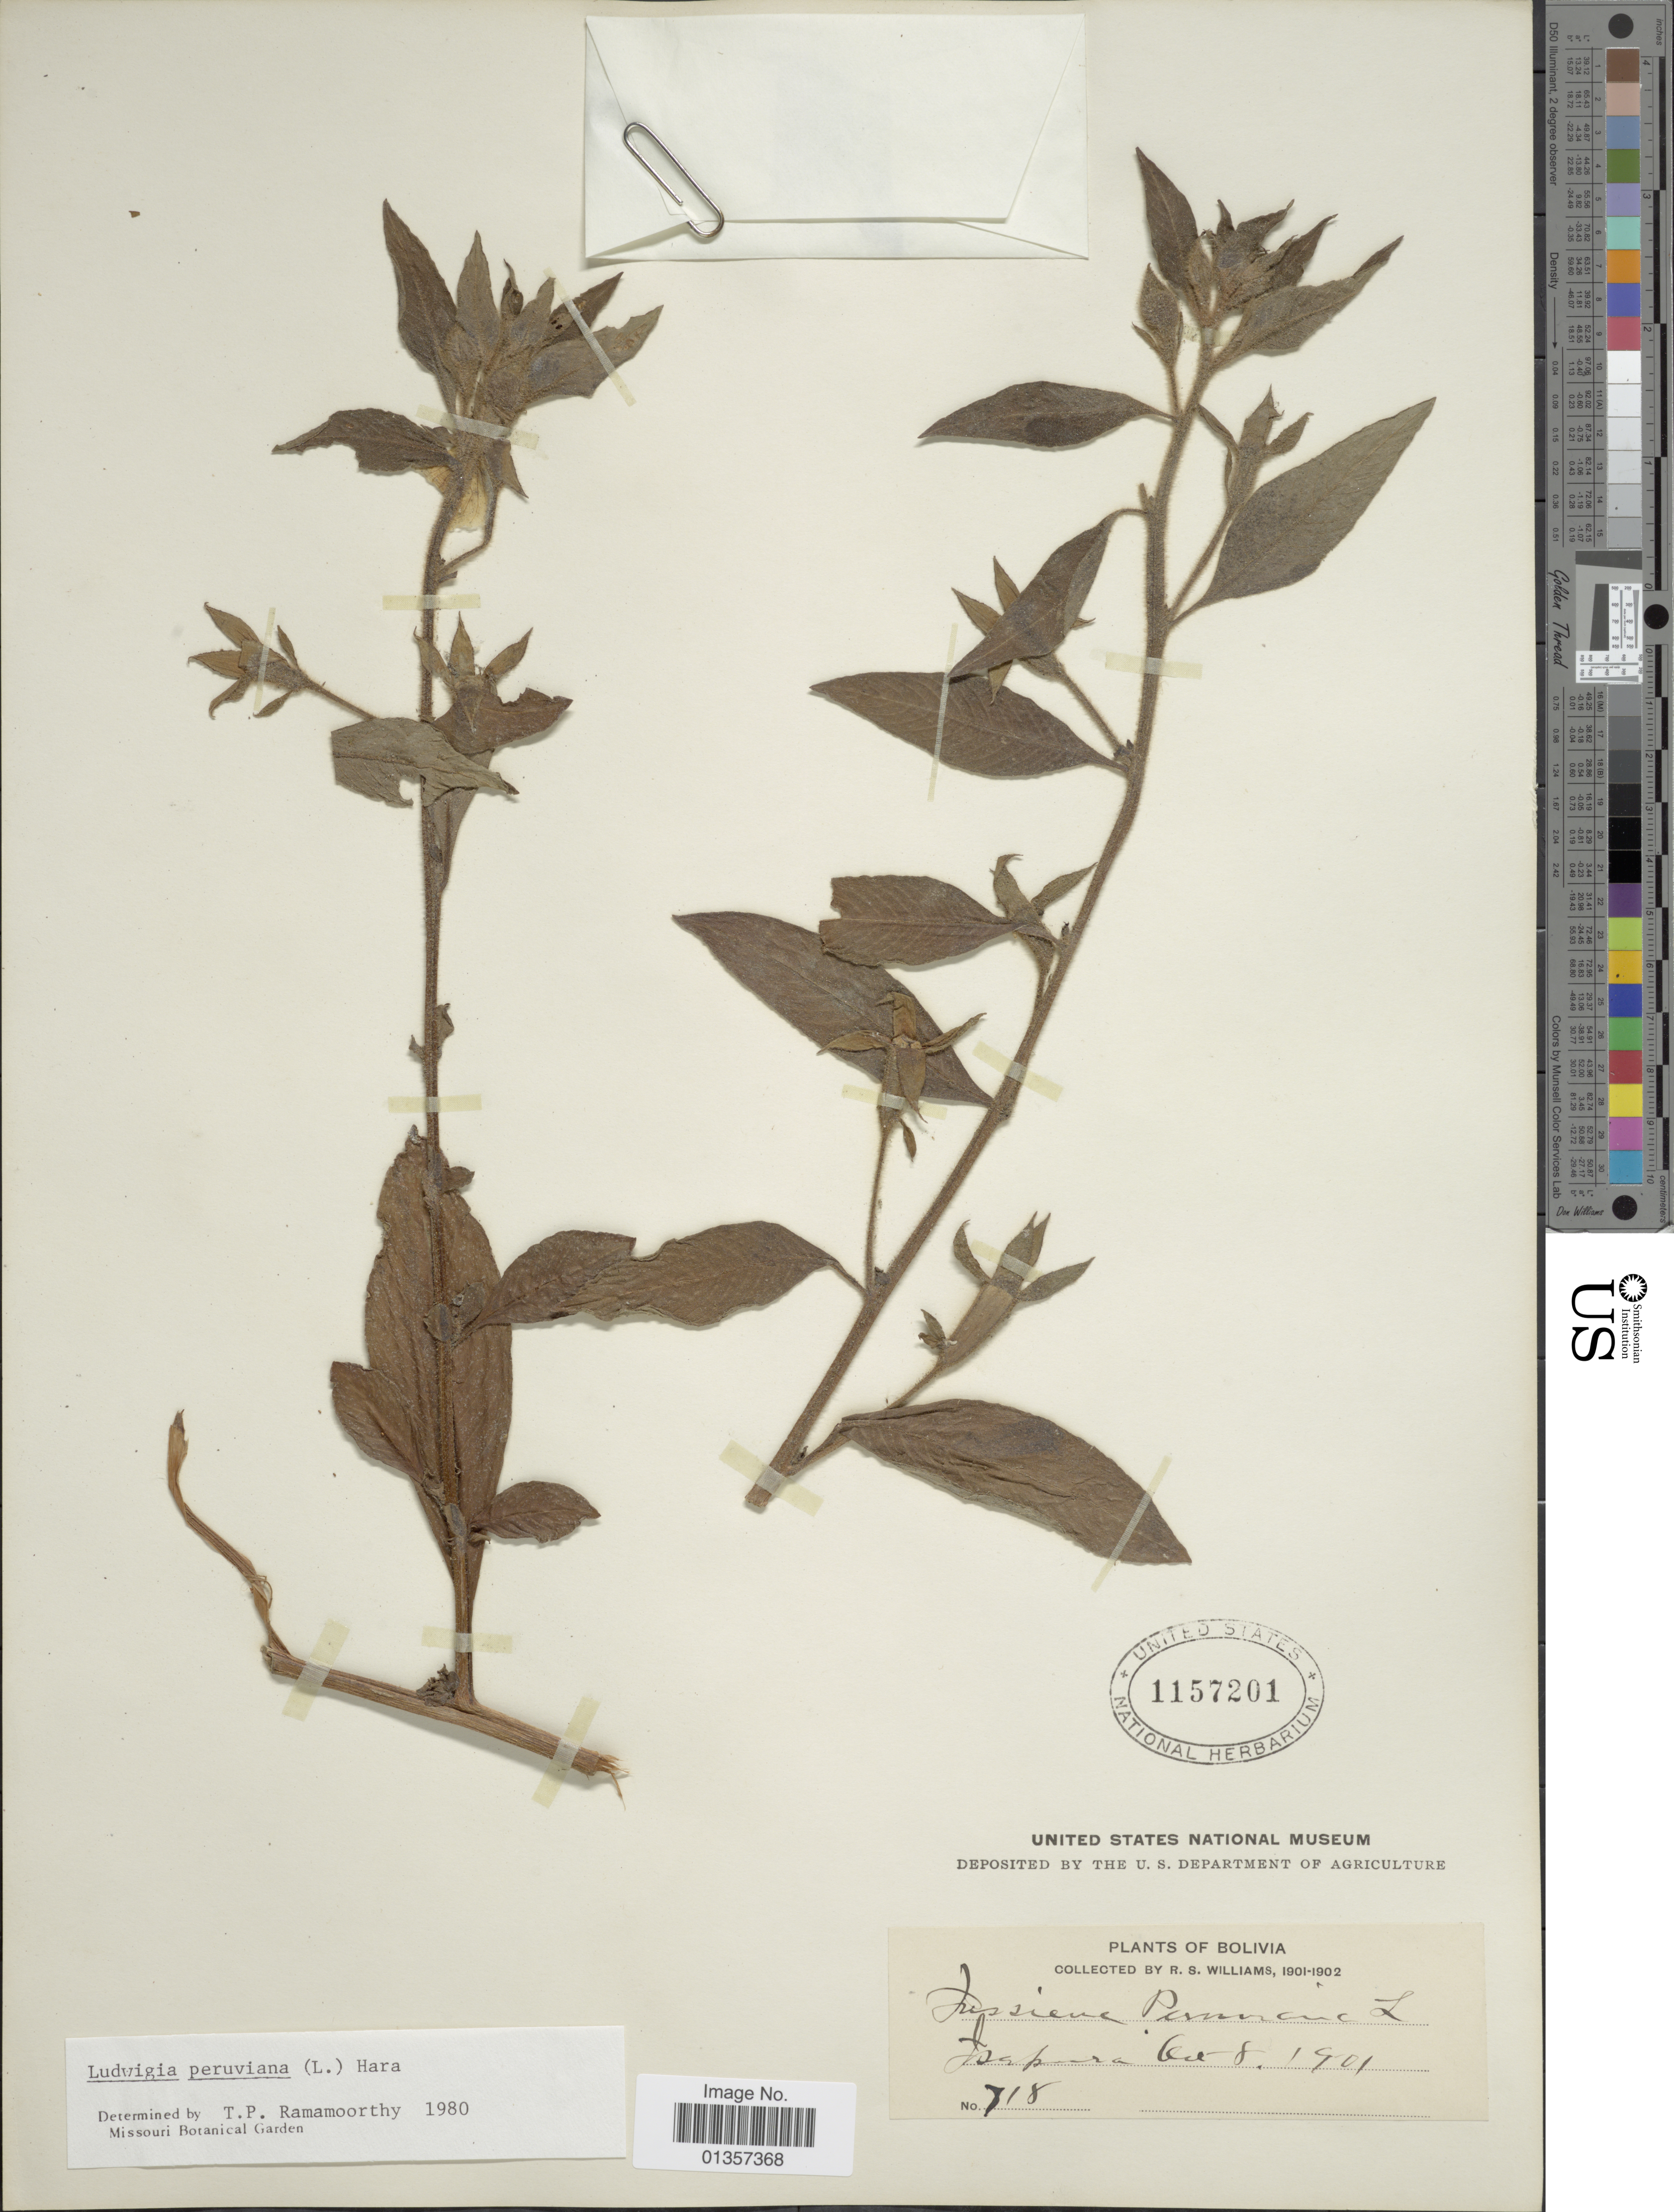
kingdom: Plantae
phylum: Tracheophyta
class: Magnoliopsida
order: Myrtales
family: Onagraceae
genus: Ludwigia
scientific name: Ludwigia peruviana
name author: (L.) H. Hara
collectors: R. S. Williams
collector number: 718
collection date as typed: Oct 8, 1901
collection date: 1901-10-08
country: Bolivia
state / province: La Páz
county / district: Larecaja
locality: Isupuri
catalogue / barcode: US 1157201